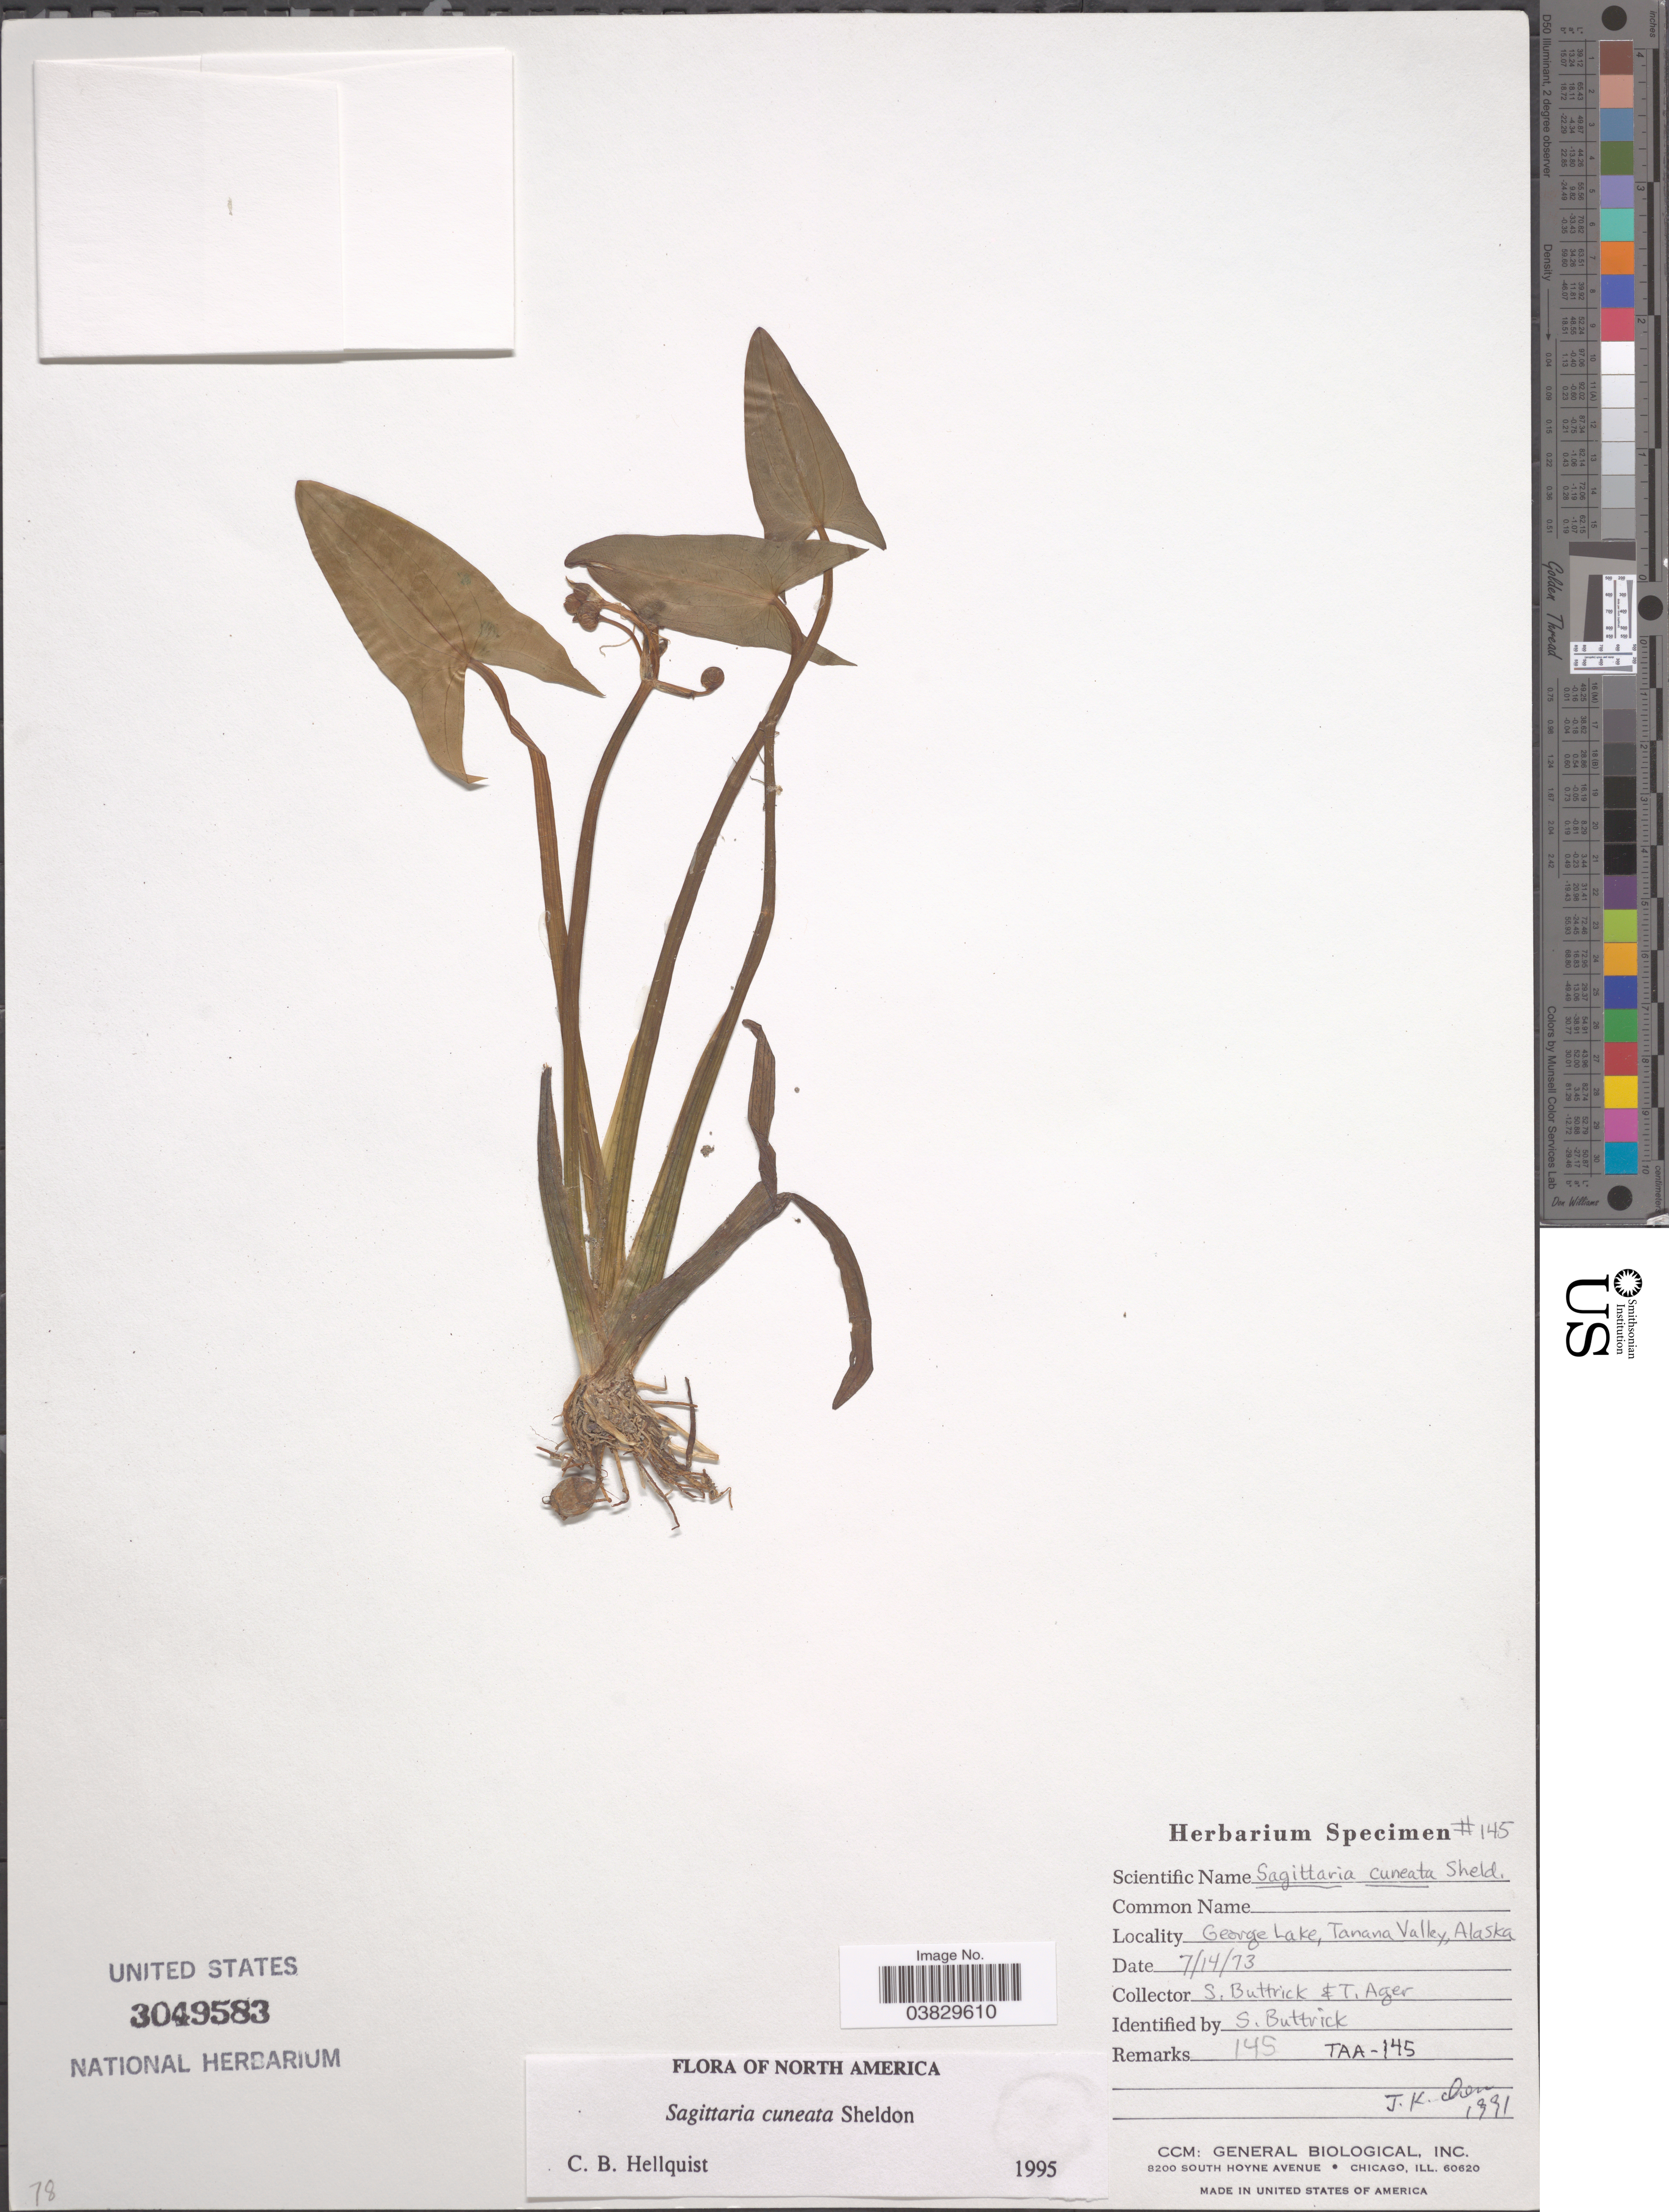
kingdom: Plantae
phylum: Tracheophyta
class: Liliopsida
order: Alismatales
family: Alismataceae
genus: Sagittaria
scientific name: Sagittaria cuneata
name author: E. Sheld.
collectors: S. Buttrick & T. Ager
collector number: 145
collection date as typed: Transcribed d/m/y: 14/7/73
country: United States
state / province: Alaska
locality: George Lake, Tanana Valley.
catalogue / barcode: US 3049583